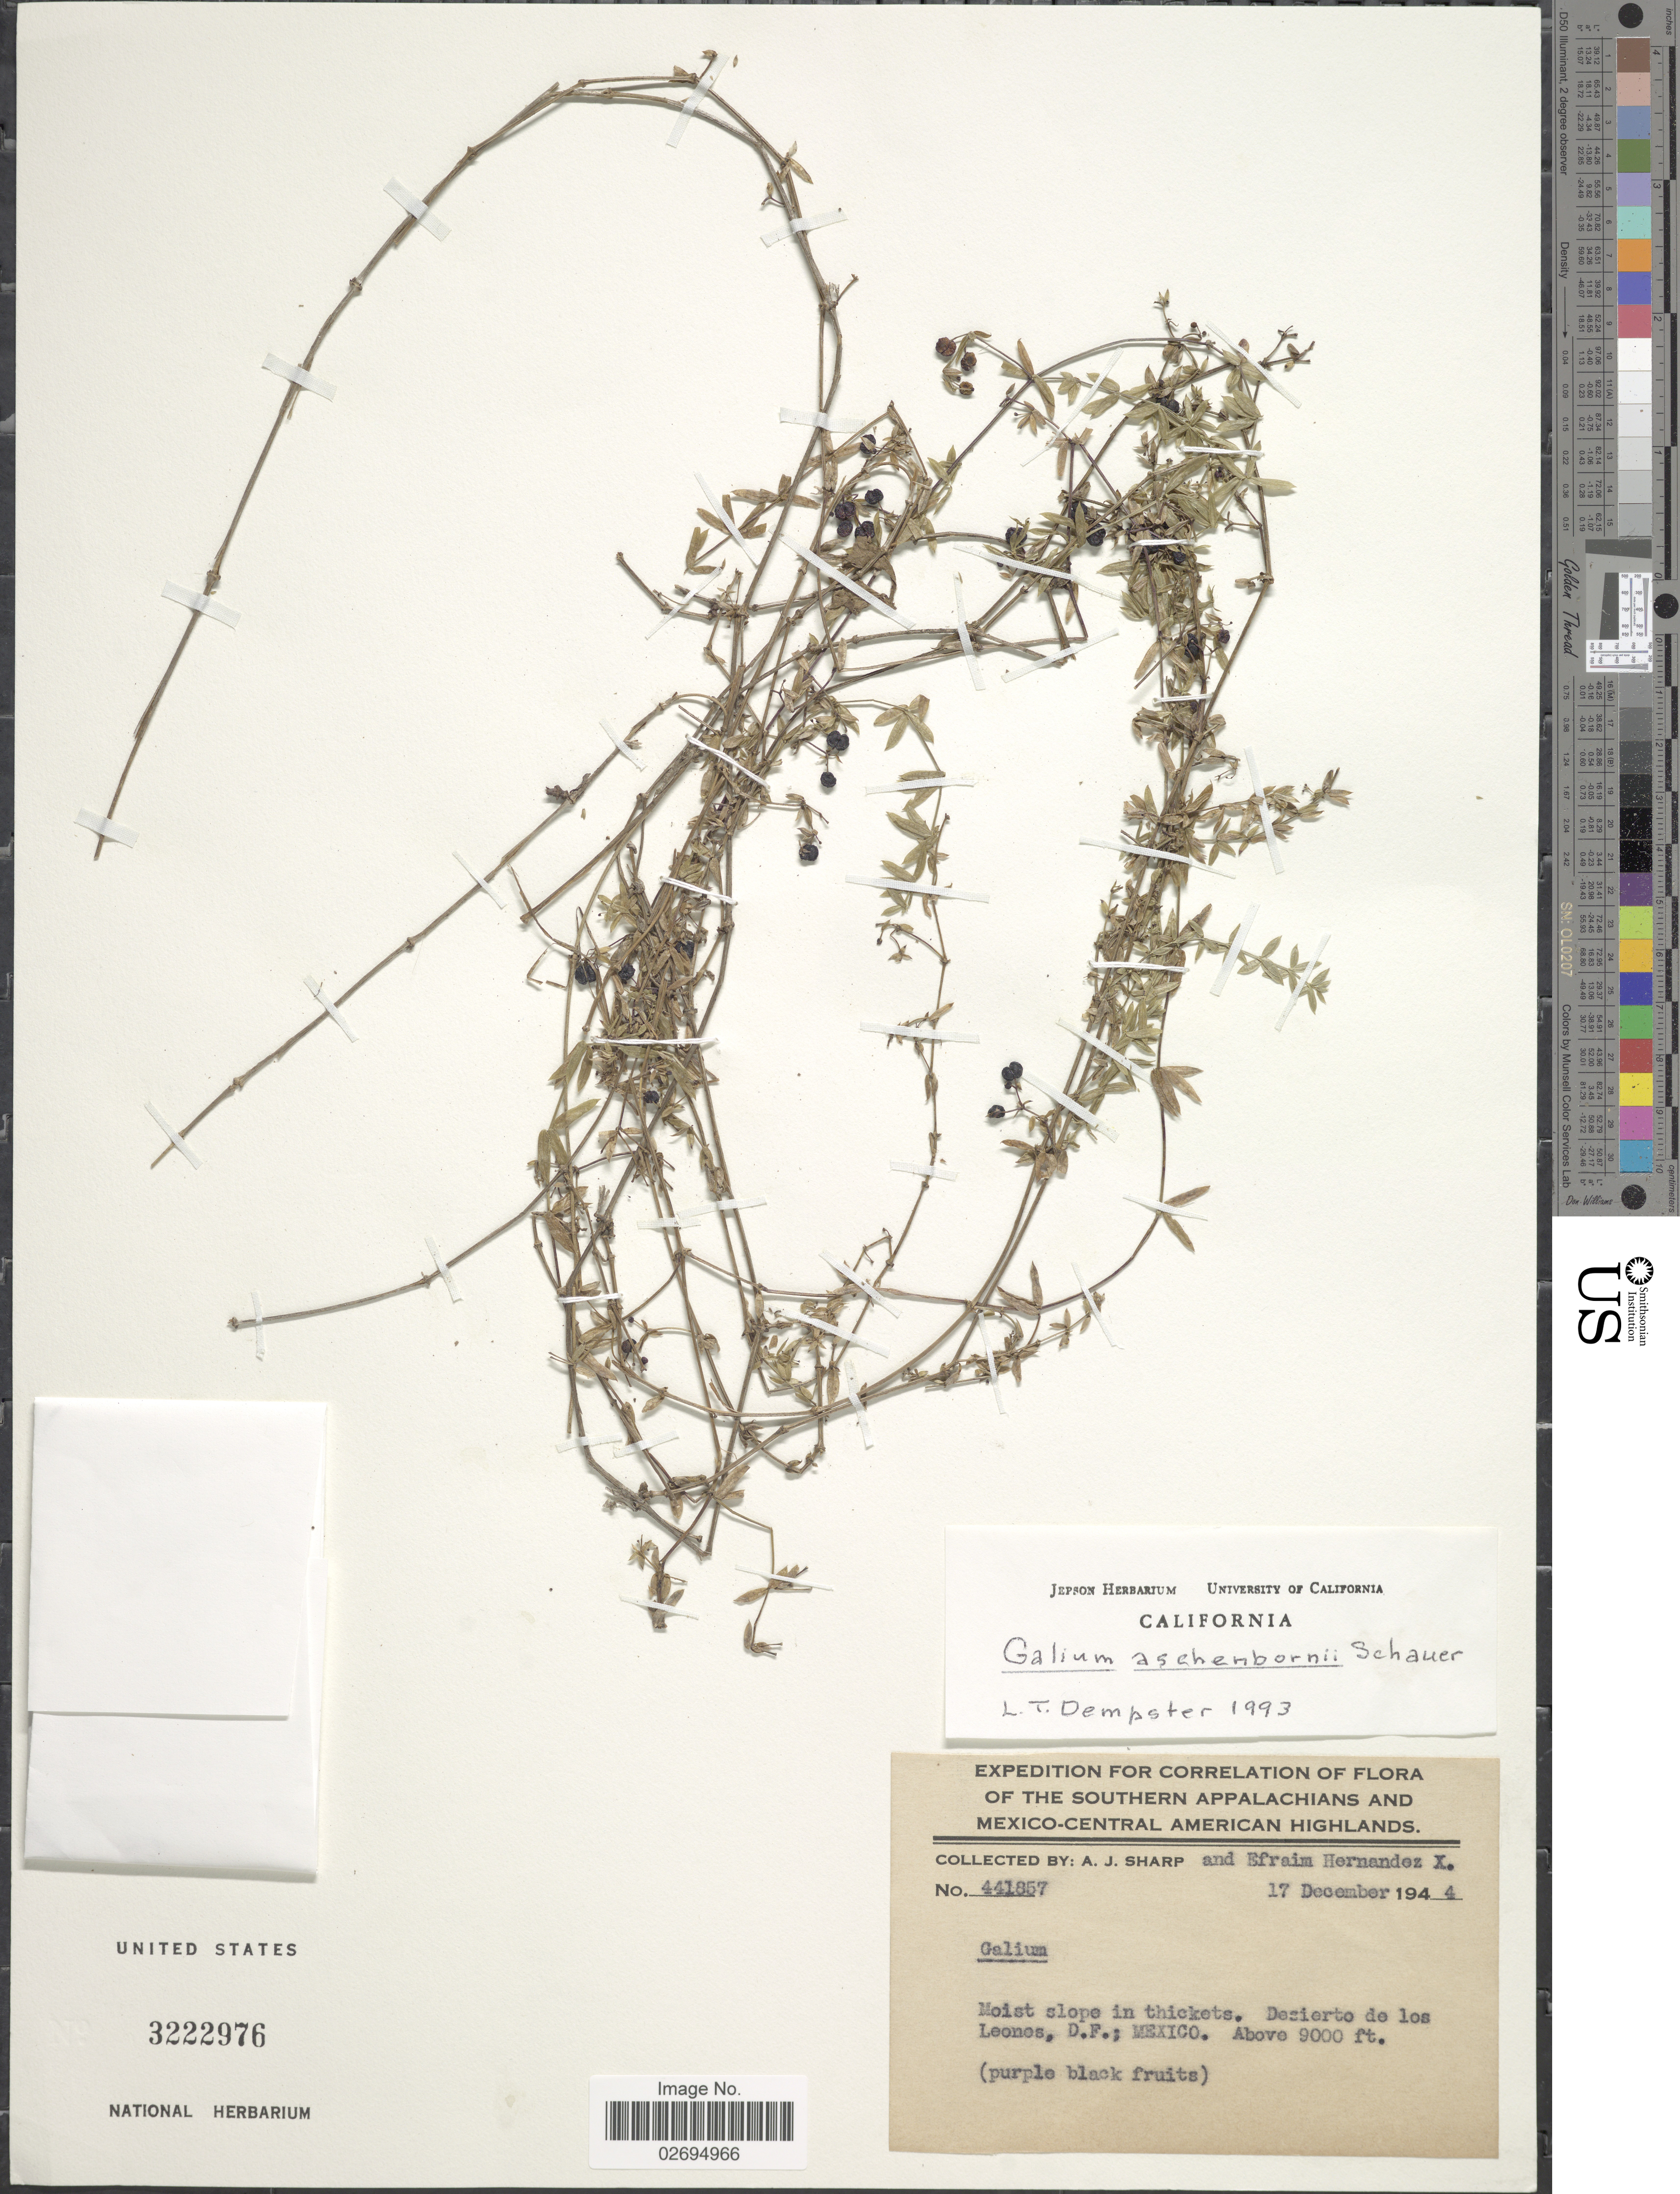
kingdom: Plantae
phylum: Tracheophyta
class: Magnoliopsida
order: Gentianales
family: Rubiaceae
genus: Galium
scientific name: Galium aschenbornii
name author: Schauer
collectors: A. J. Sharp & E. Hernandez X.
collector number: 441857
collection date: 1944-12-17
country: Mexico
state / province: Distrito Federal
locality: The Southern Appalachians and Mexico-Central American Highlands, Moist slope in thickets, Dezierto de los Leones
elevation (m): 2743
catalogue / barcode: US 3222976